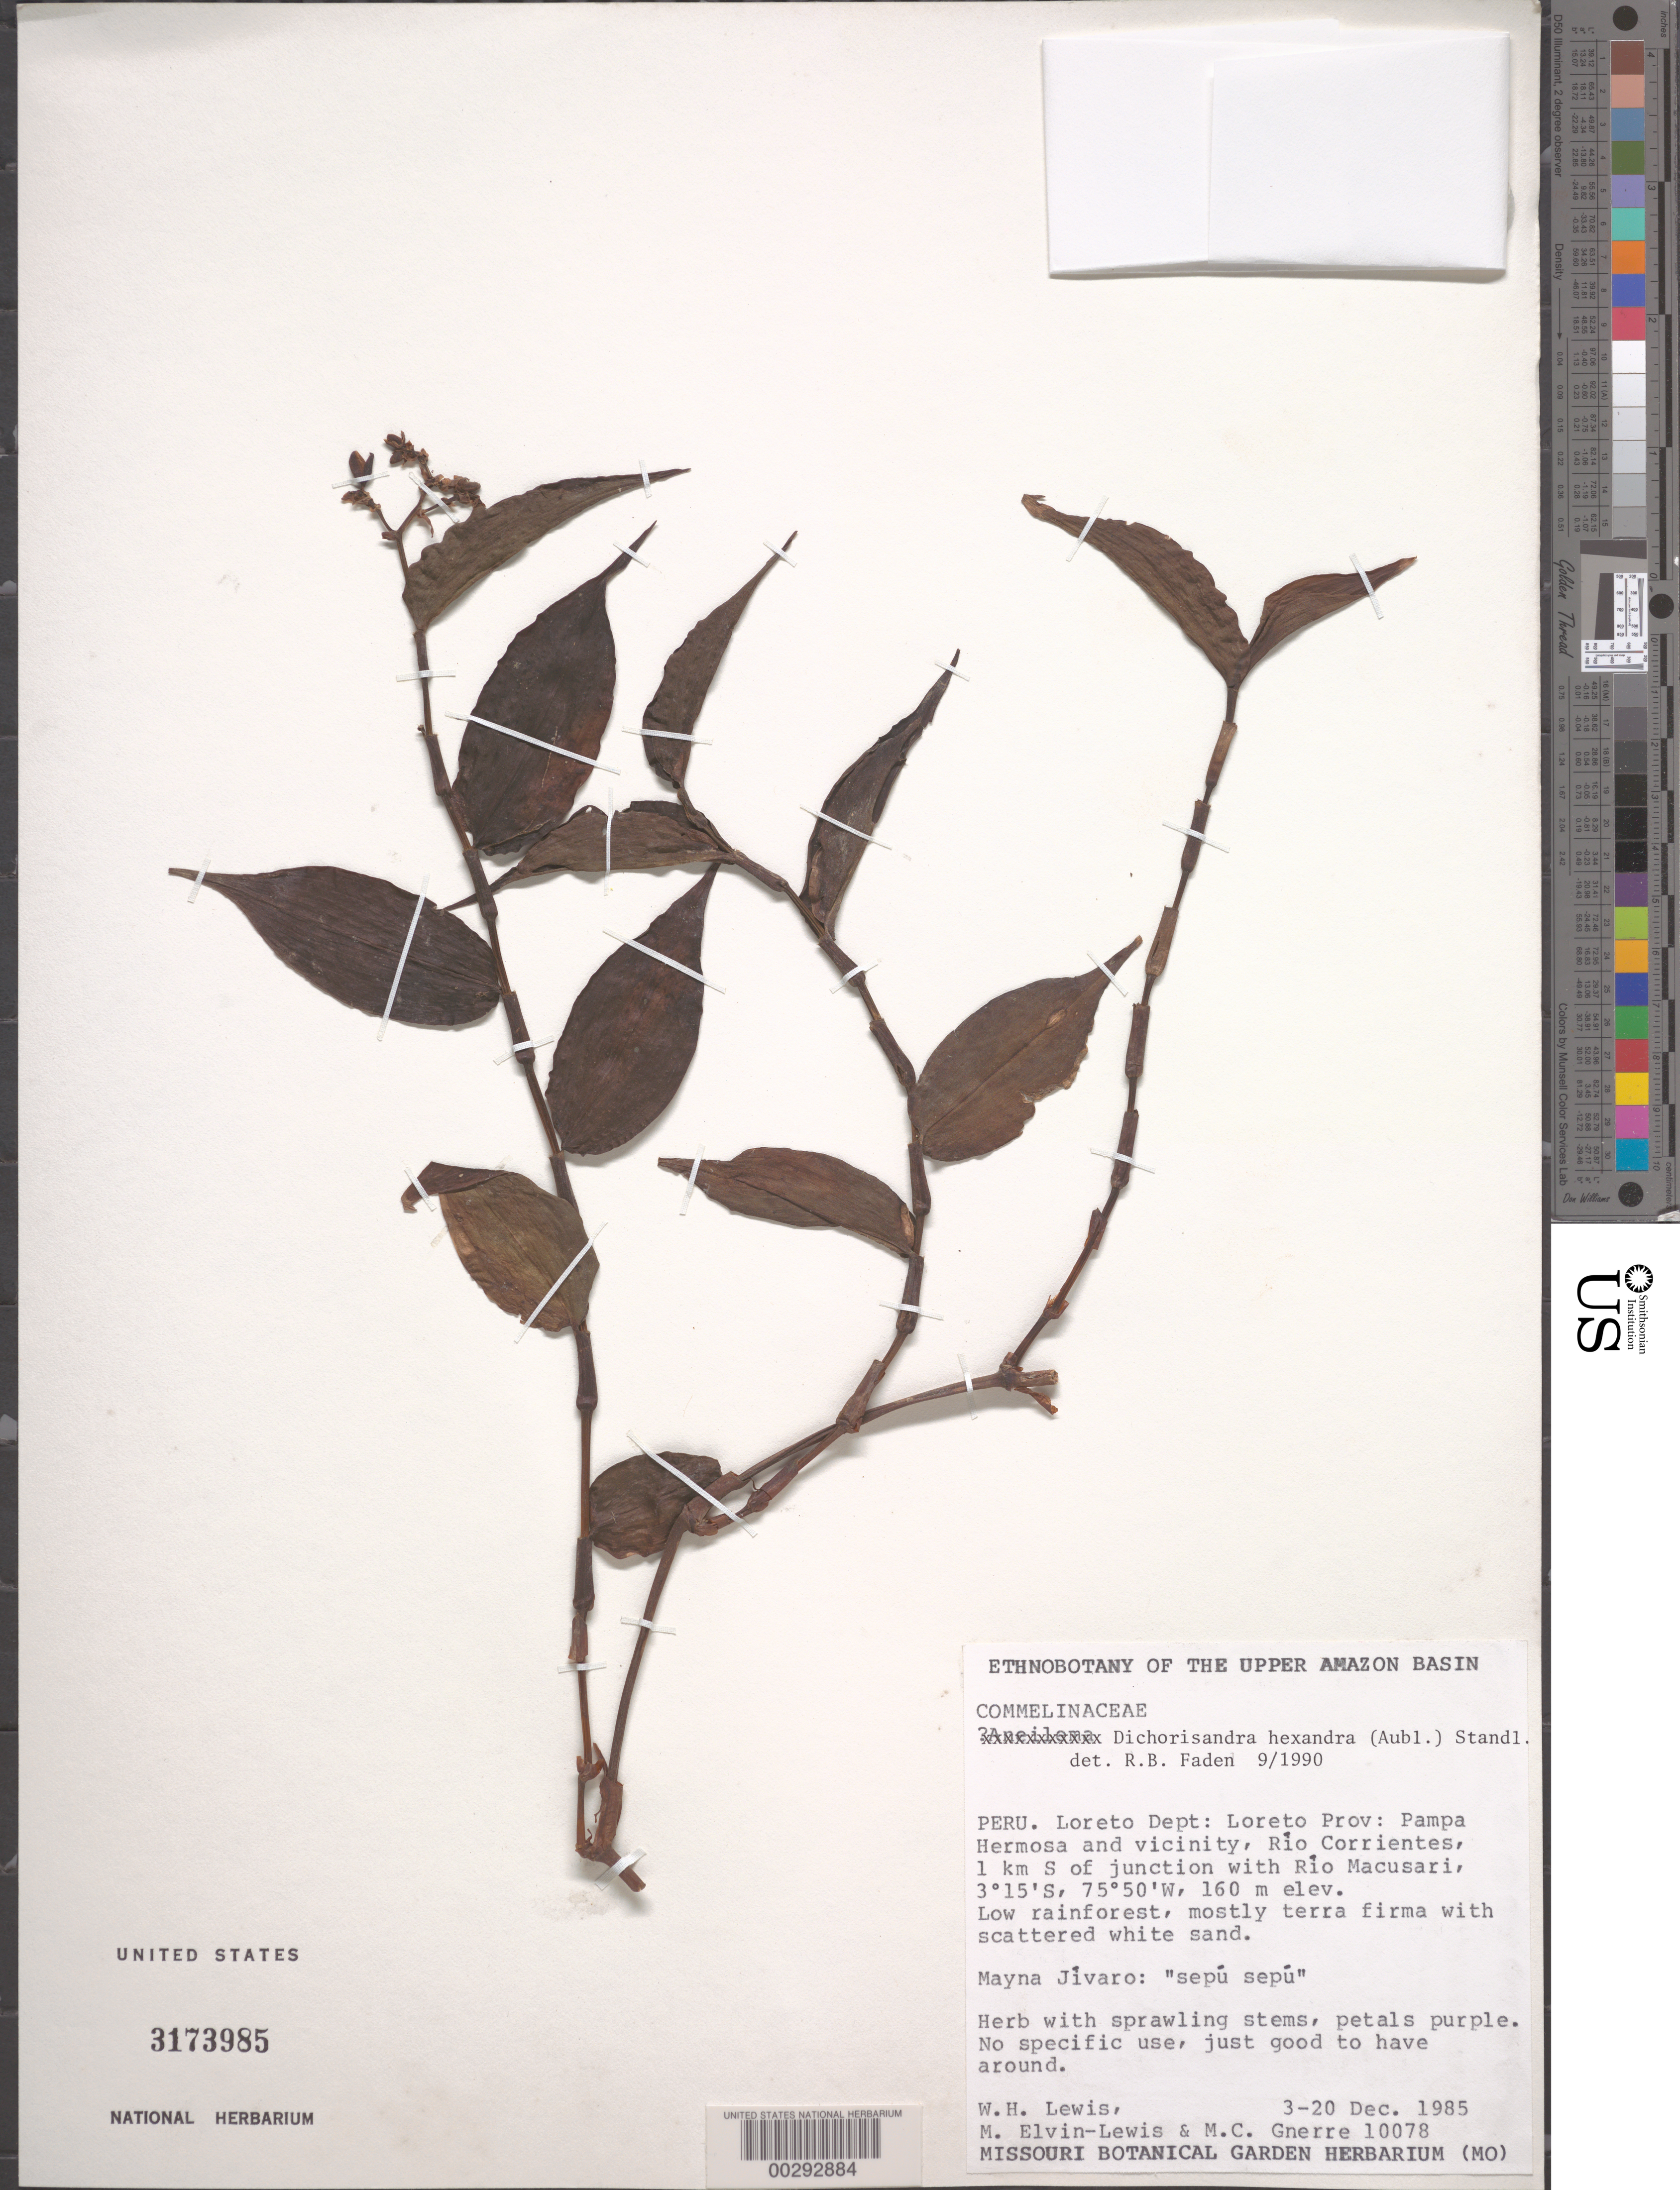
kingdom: Plantae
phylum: Tracheophyta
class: Liliopsida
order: Commelinales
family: Commelinaceae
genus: Dichorisandra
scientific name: Dichorisandra hexandra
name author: (Aubl.) Standl.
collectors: W. H. Lewis, M. Elvin-Lewis & M. Gnerre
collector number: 10078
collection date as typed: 03 Dec 1985 to 20 Dec 1985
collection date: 1985-12-03/1985-12-20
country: Peru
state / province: Loreto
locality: Pampa hermosa, rio corrientes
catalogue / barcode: US 3173985